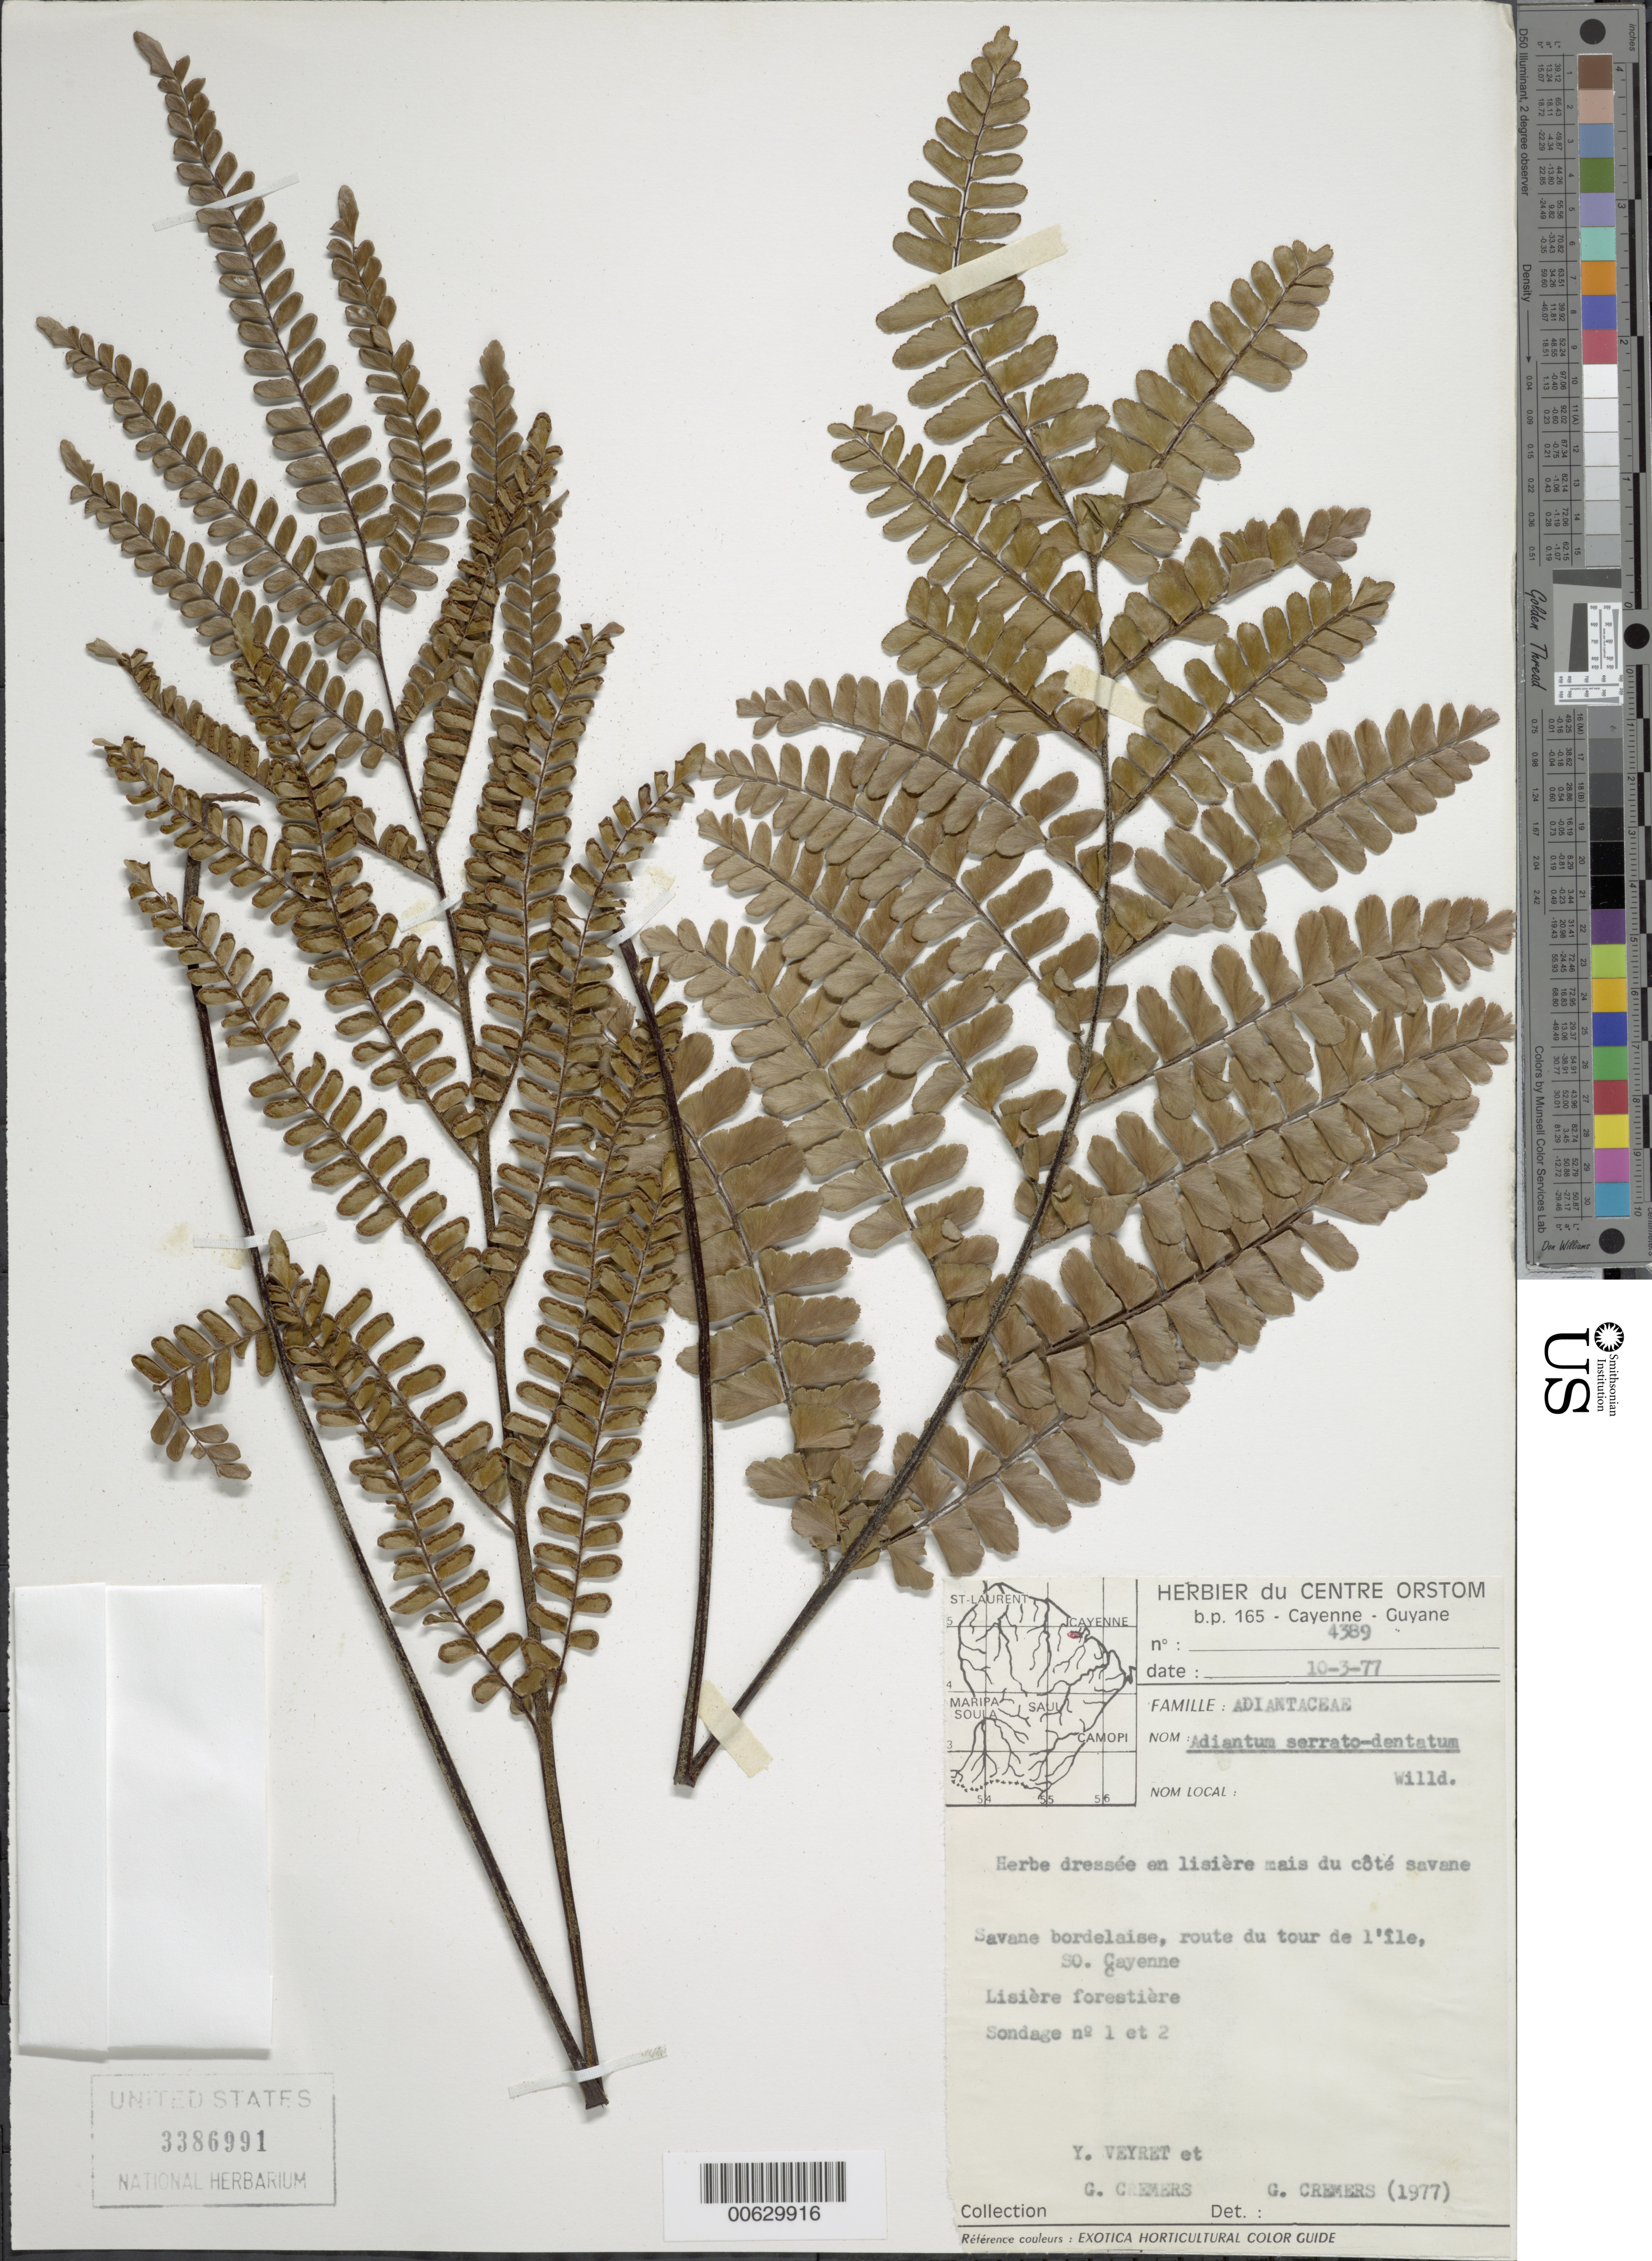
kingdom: Plantae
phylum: Tracheophyta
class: Polypodiopsida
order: Polypodiales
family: Pteridaceae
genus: Adiantum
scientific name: Adiantum serratodentatum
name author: Humb. & Bonpl. ex Willd.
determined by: Cremers, Georges A.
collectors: Y. Veyret & G. Cremers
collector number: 4389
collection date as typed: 10-Mar-77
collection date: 1977-03-10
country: French Guiana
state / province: Cayenne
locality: Cayenne, route du tour de l'Ile; Sondage nº 1 et 2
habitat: Lisière forestiere mais du cote savane; savane bourdelaise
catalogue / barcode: US 3386991